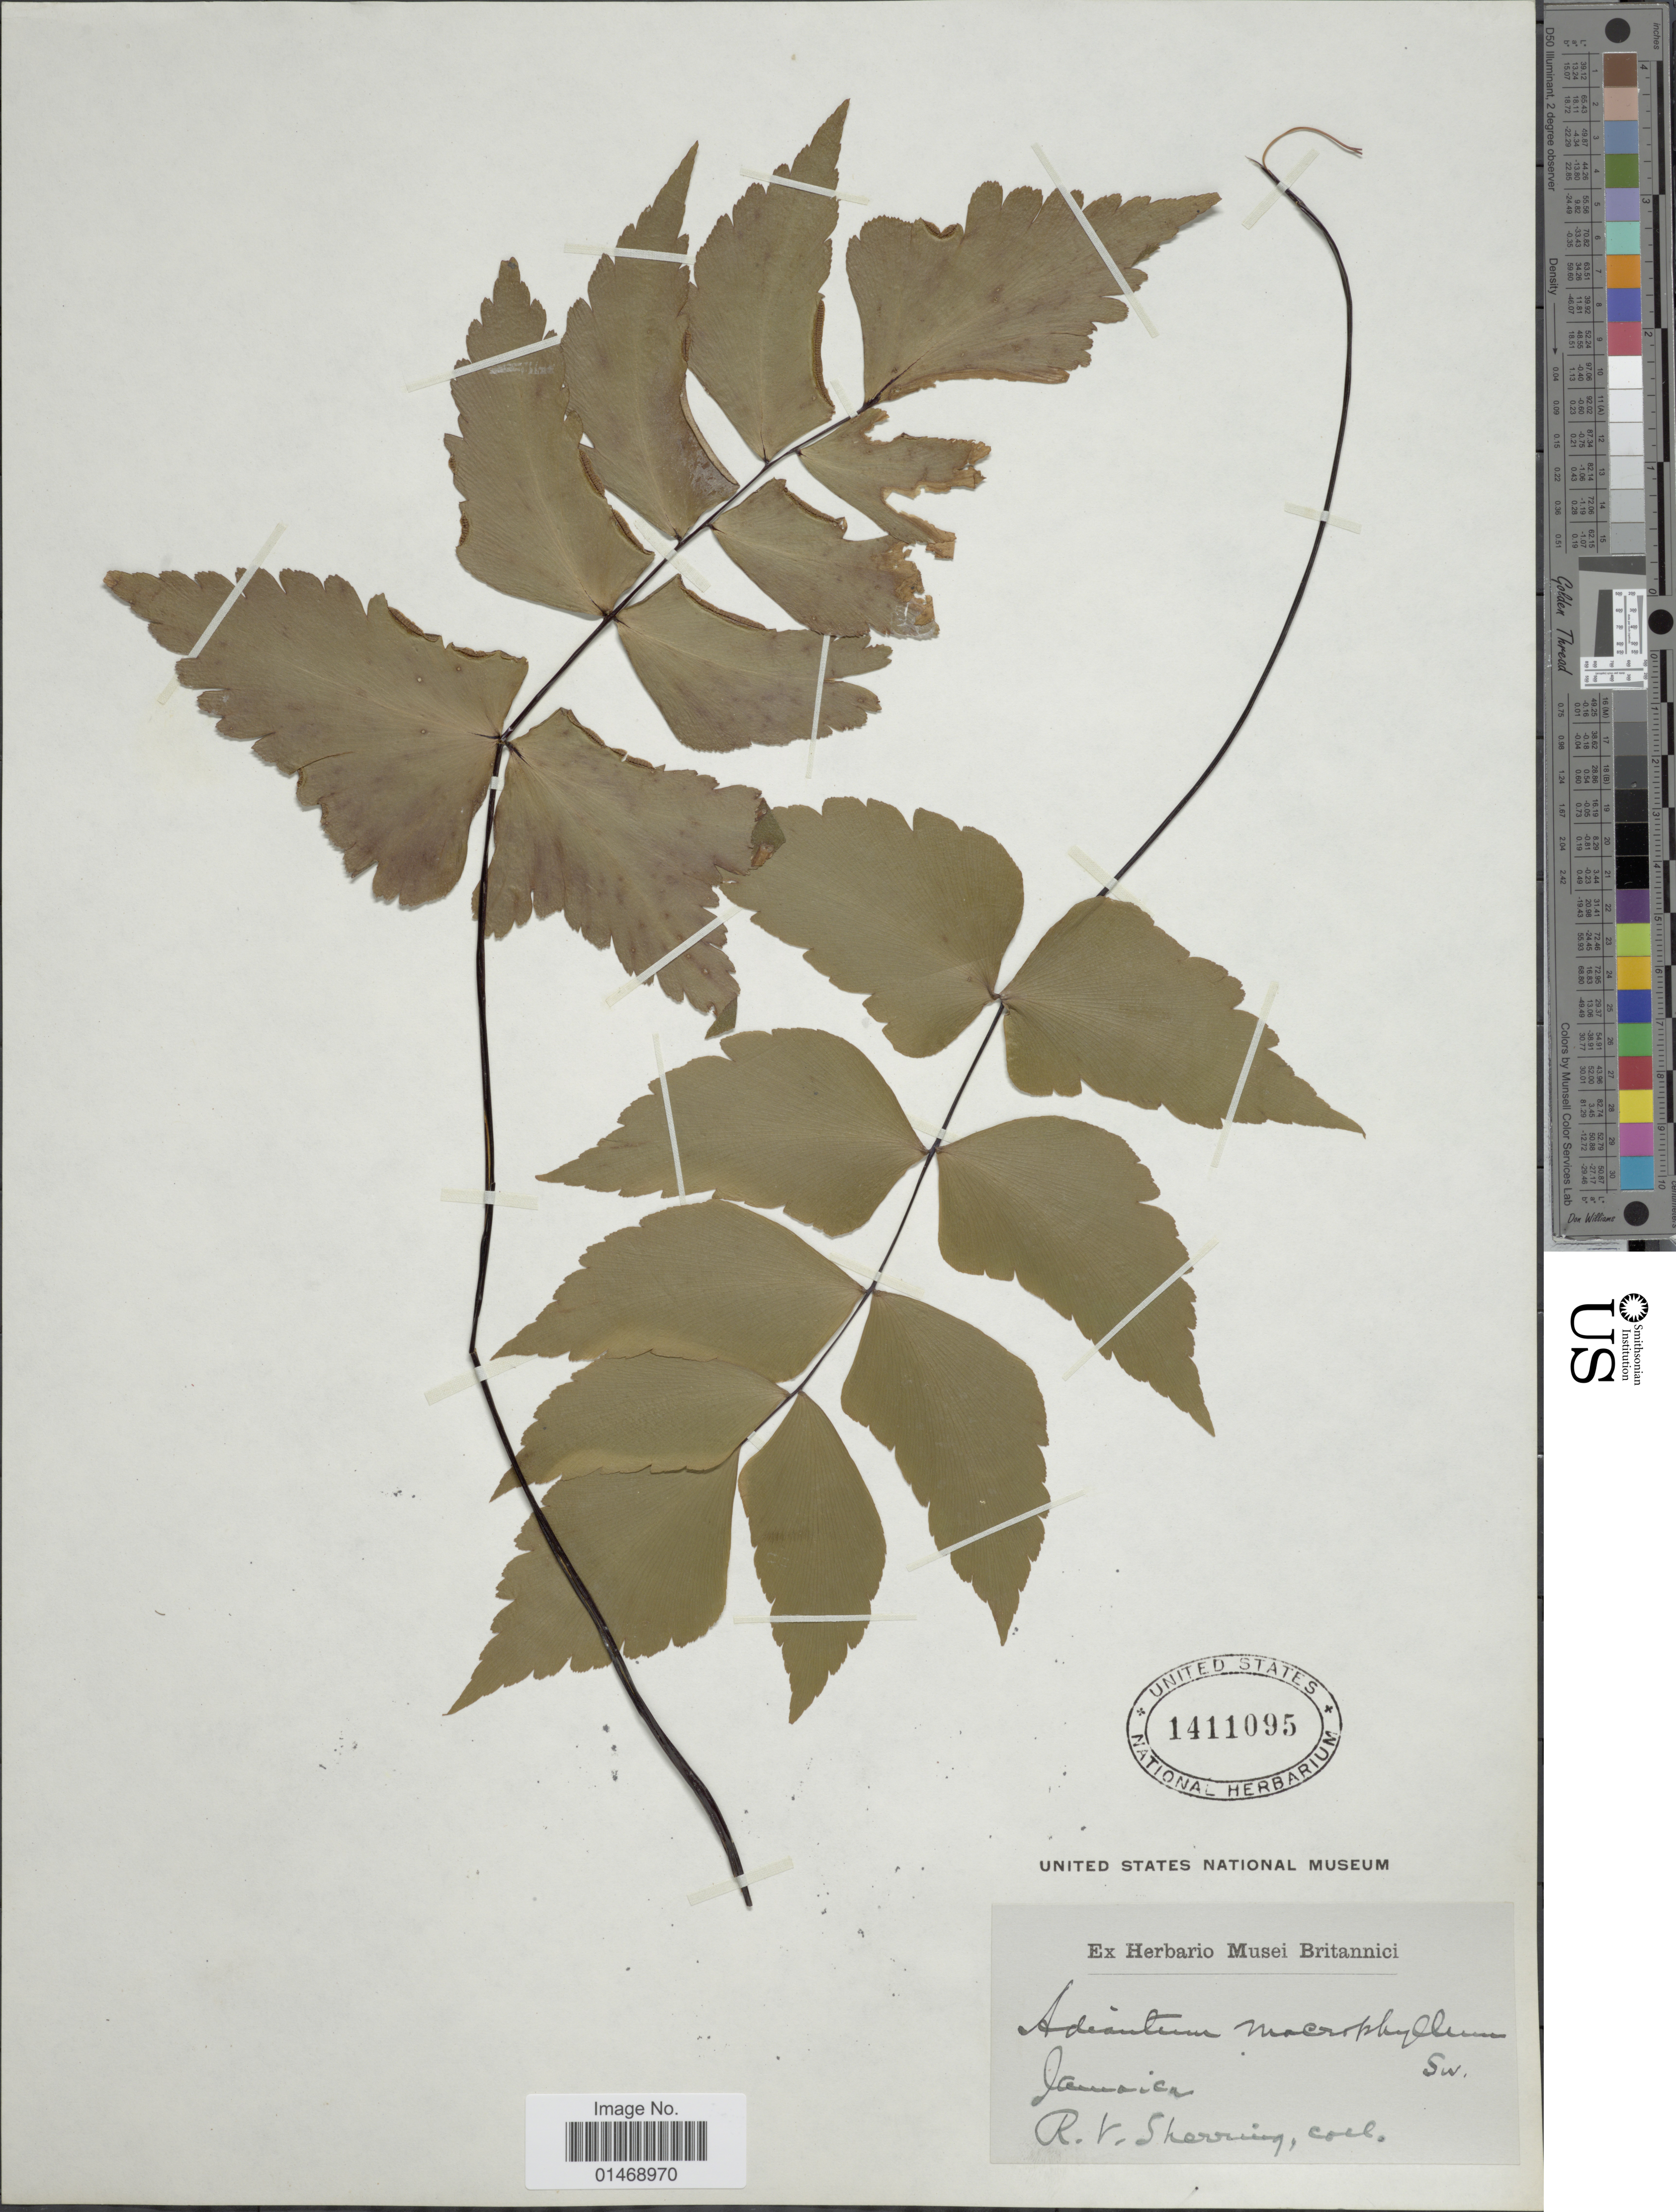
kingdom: Plantae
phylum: Tracheophyta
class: Polypodiopsida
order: Polypodiales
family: Pteridaceae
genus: Adiantum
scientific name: Adiantum macrophyllum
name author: Sw.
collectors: R. Sherring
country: Jamaica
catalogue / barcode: US 1411095